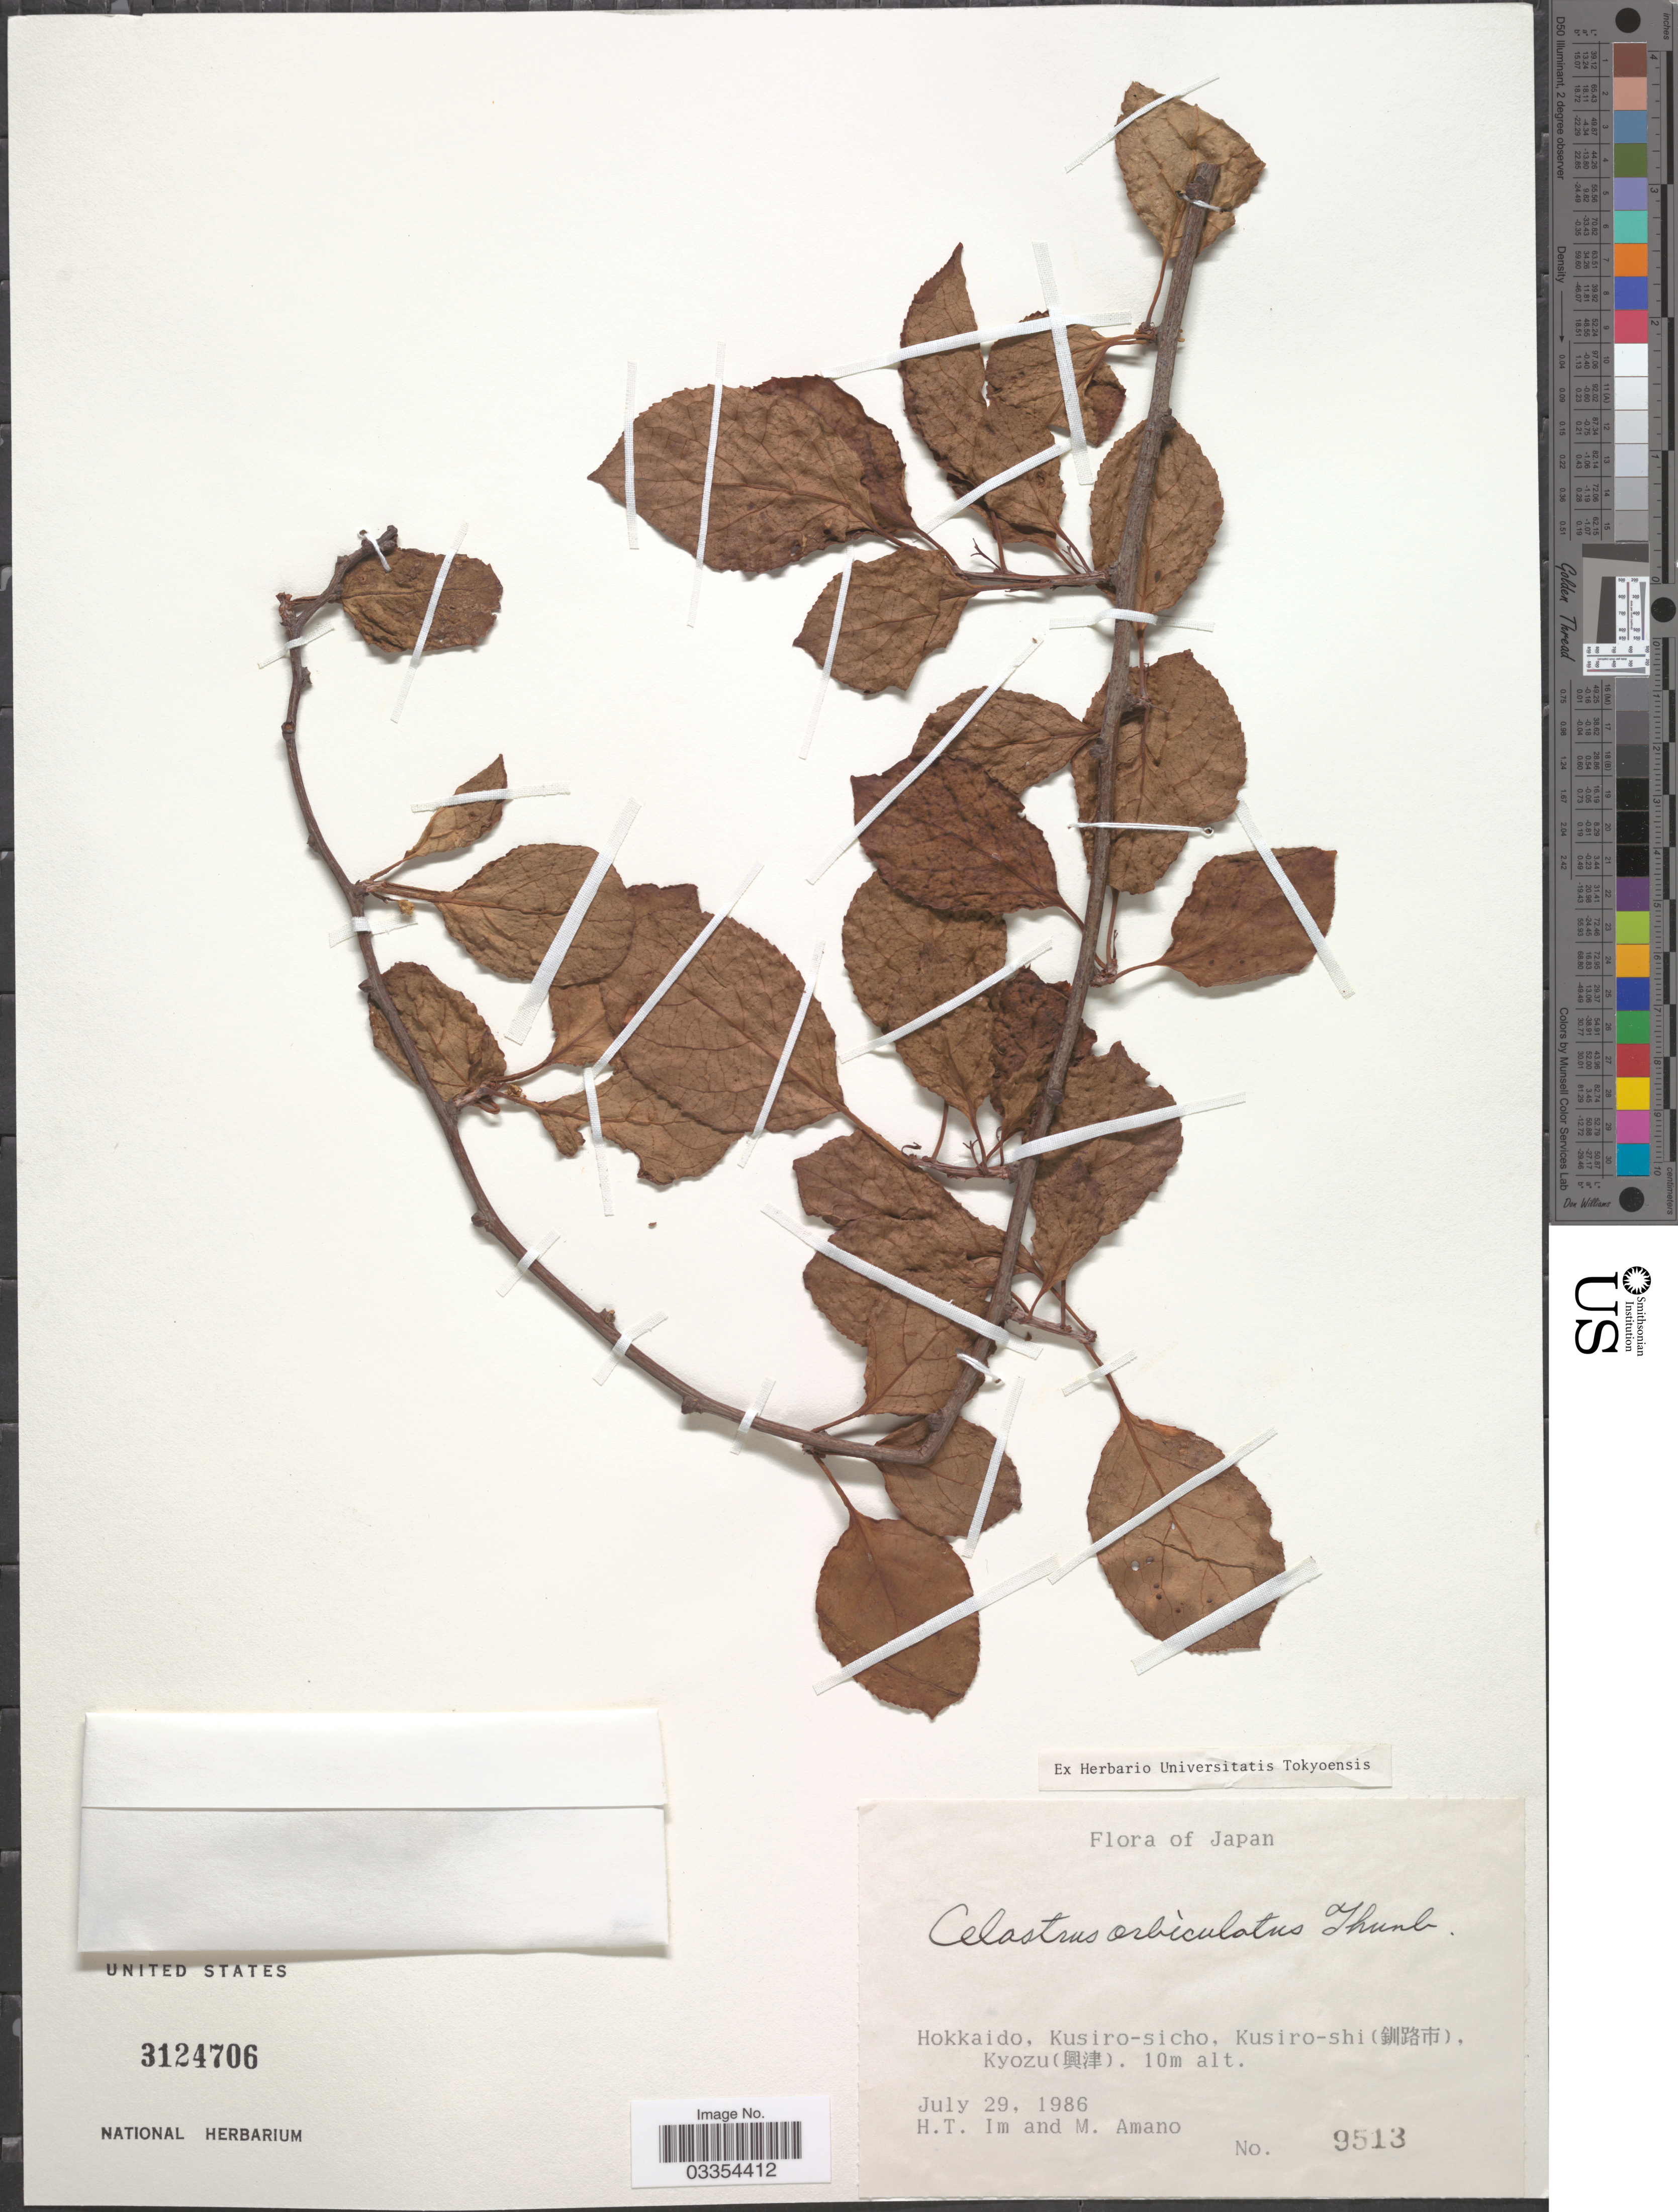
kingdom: Plantae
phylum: Tracheophyta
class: Magnoliopsida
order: Celastrales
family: Celastraceae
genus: Celastrus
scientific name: Celastrus orbiculatus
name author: Thunb.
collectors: H. Im & M. Amano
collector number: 9513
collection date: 1986-07-29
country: Japan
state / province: Hokkaidō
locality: Kusiro-sicho, Kusiro-shi (X), Kyozu (X).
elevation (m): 10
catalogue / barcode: US 3124706